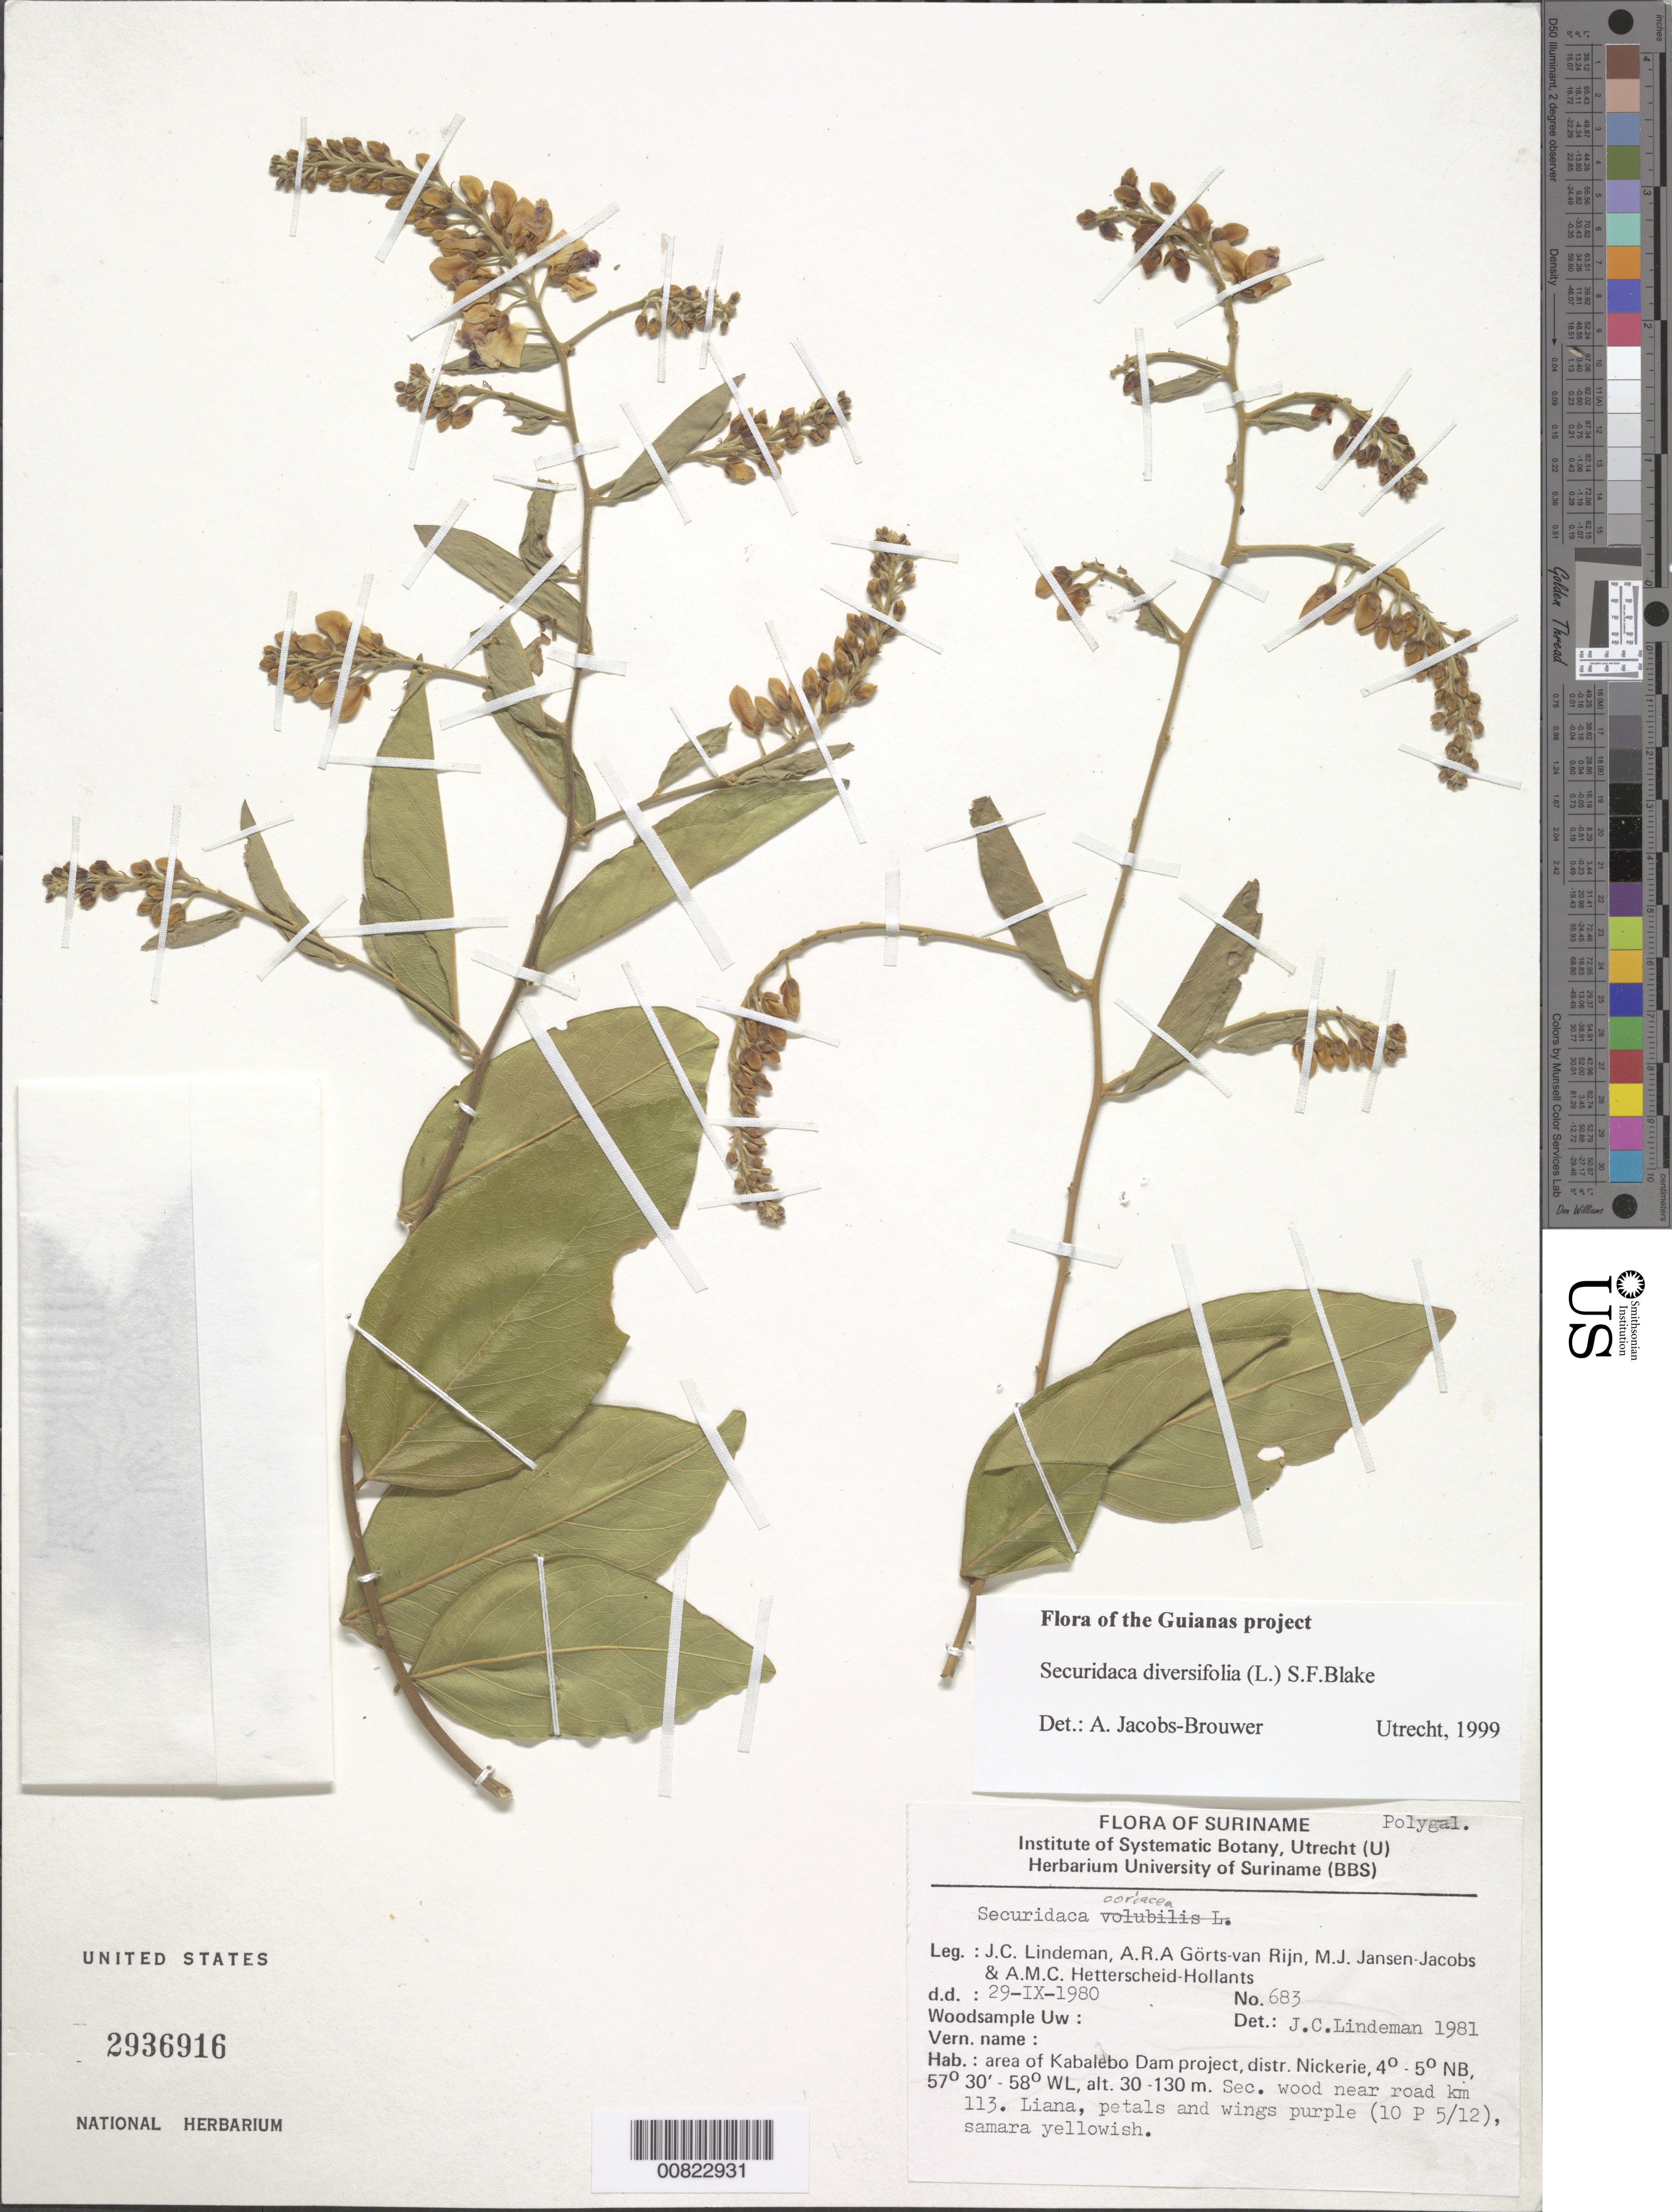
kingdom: Plantae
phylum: Tracheophyta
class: Magnoliopsida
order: Fabales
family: Polygalaceae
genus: Securidaca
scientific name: Securidaca diversifolia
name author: (L.) S.F. Blake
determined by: Jacobs-Brouwer, A.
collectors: J. C. Lindeman, A. .R. A. Görts-van Rijn, M. J. Jansen-Jacobs & A. Hetterscheid-Hollants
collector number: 80 683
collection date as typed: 29-Sep-80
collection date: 1980-09-29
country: Suriname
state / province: Nickerie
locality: Kabalebo Dam project area, km 113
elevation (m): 30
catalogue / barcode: US 2936916